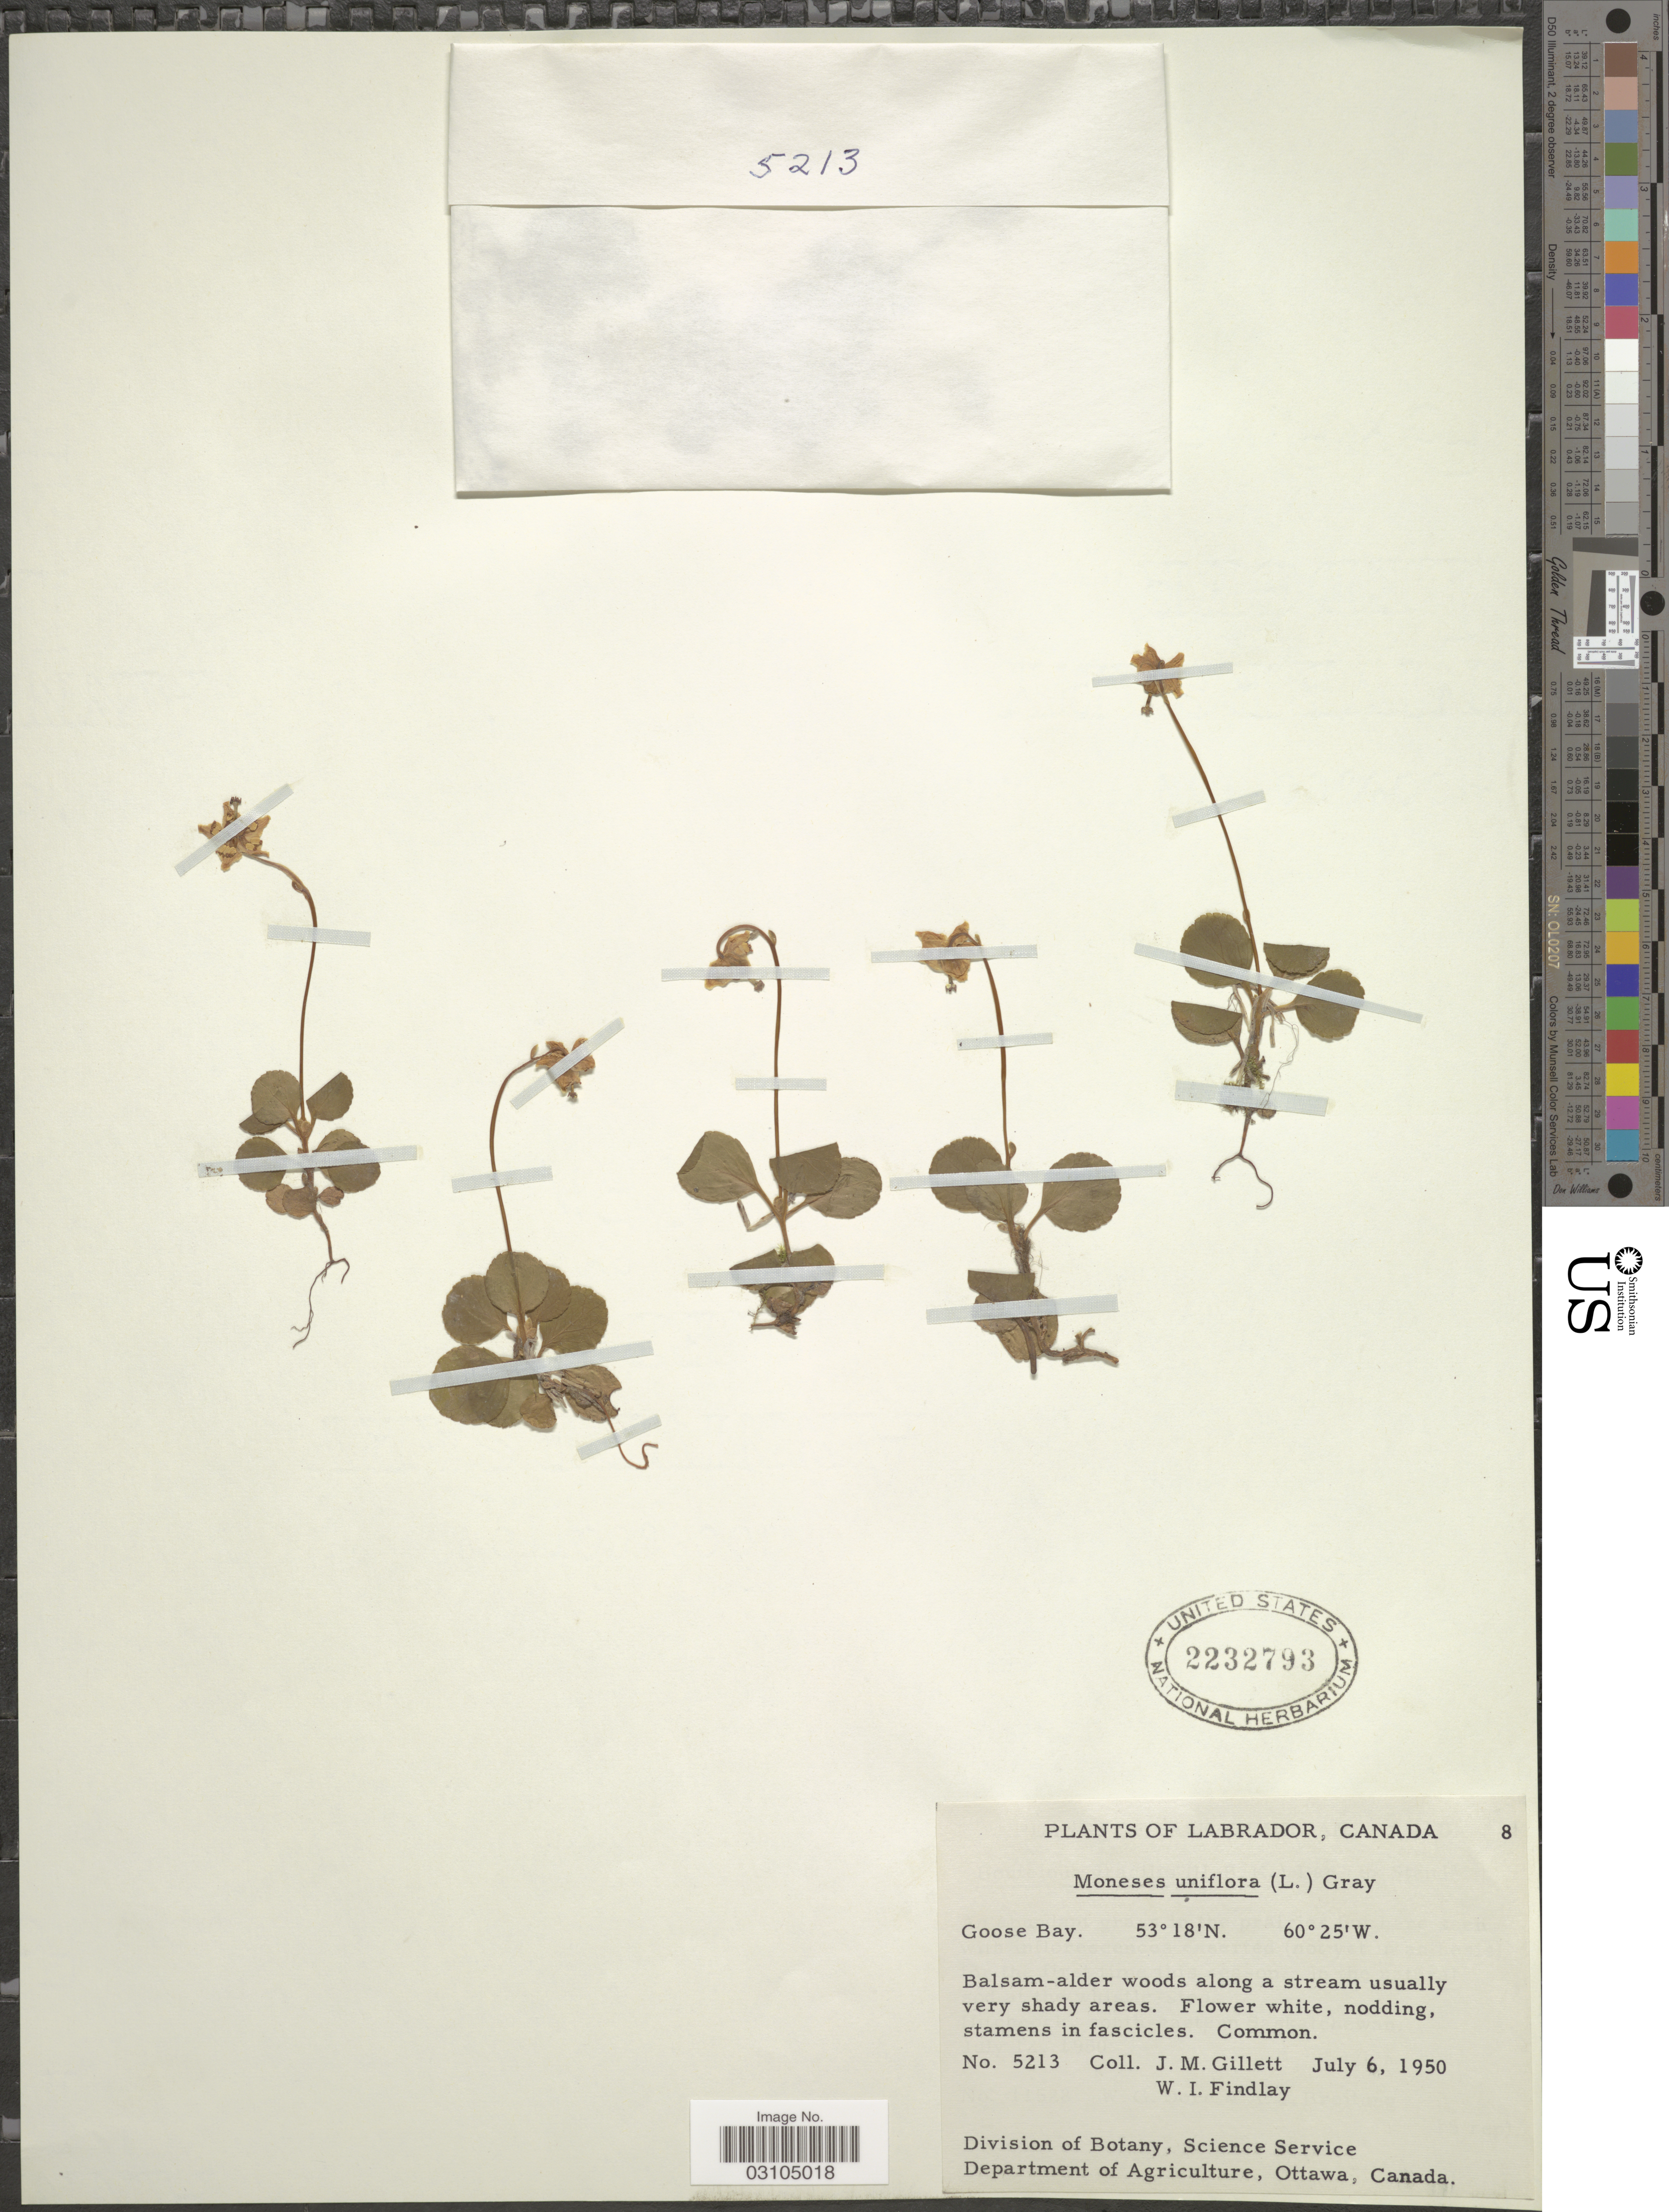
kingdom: Plantae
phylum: Tracheophyta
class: Magnoliopsida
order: Ericales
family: Ericaceae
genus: Moneses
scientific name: Moneses uniflora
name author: (L.) A. Gray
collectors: J. M. Gillett & W. Findlay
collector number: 5213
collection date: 1950-07-06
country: Canada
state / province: Newfoundland and Labrador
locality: Labrador, Goose Bay.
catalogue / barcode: US 2232793